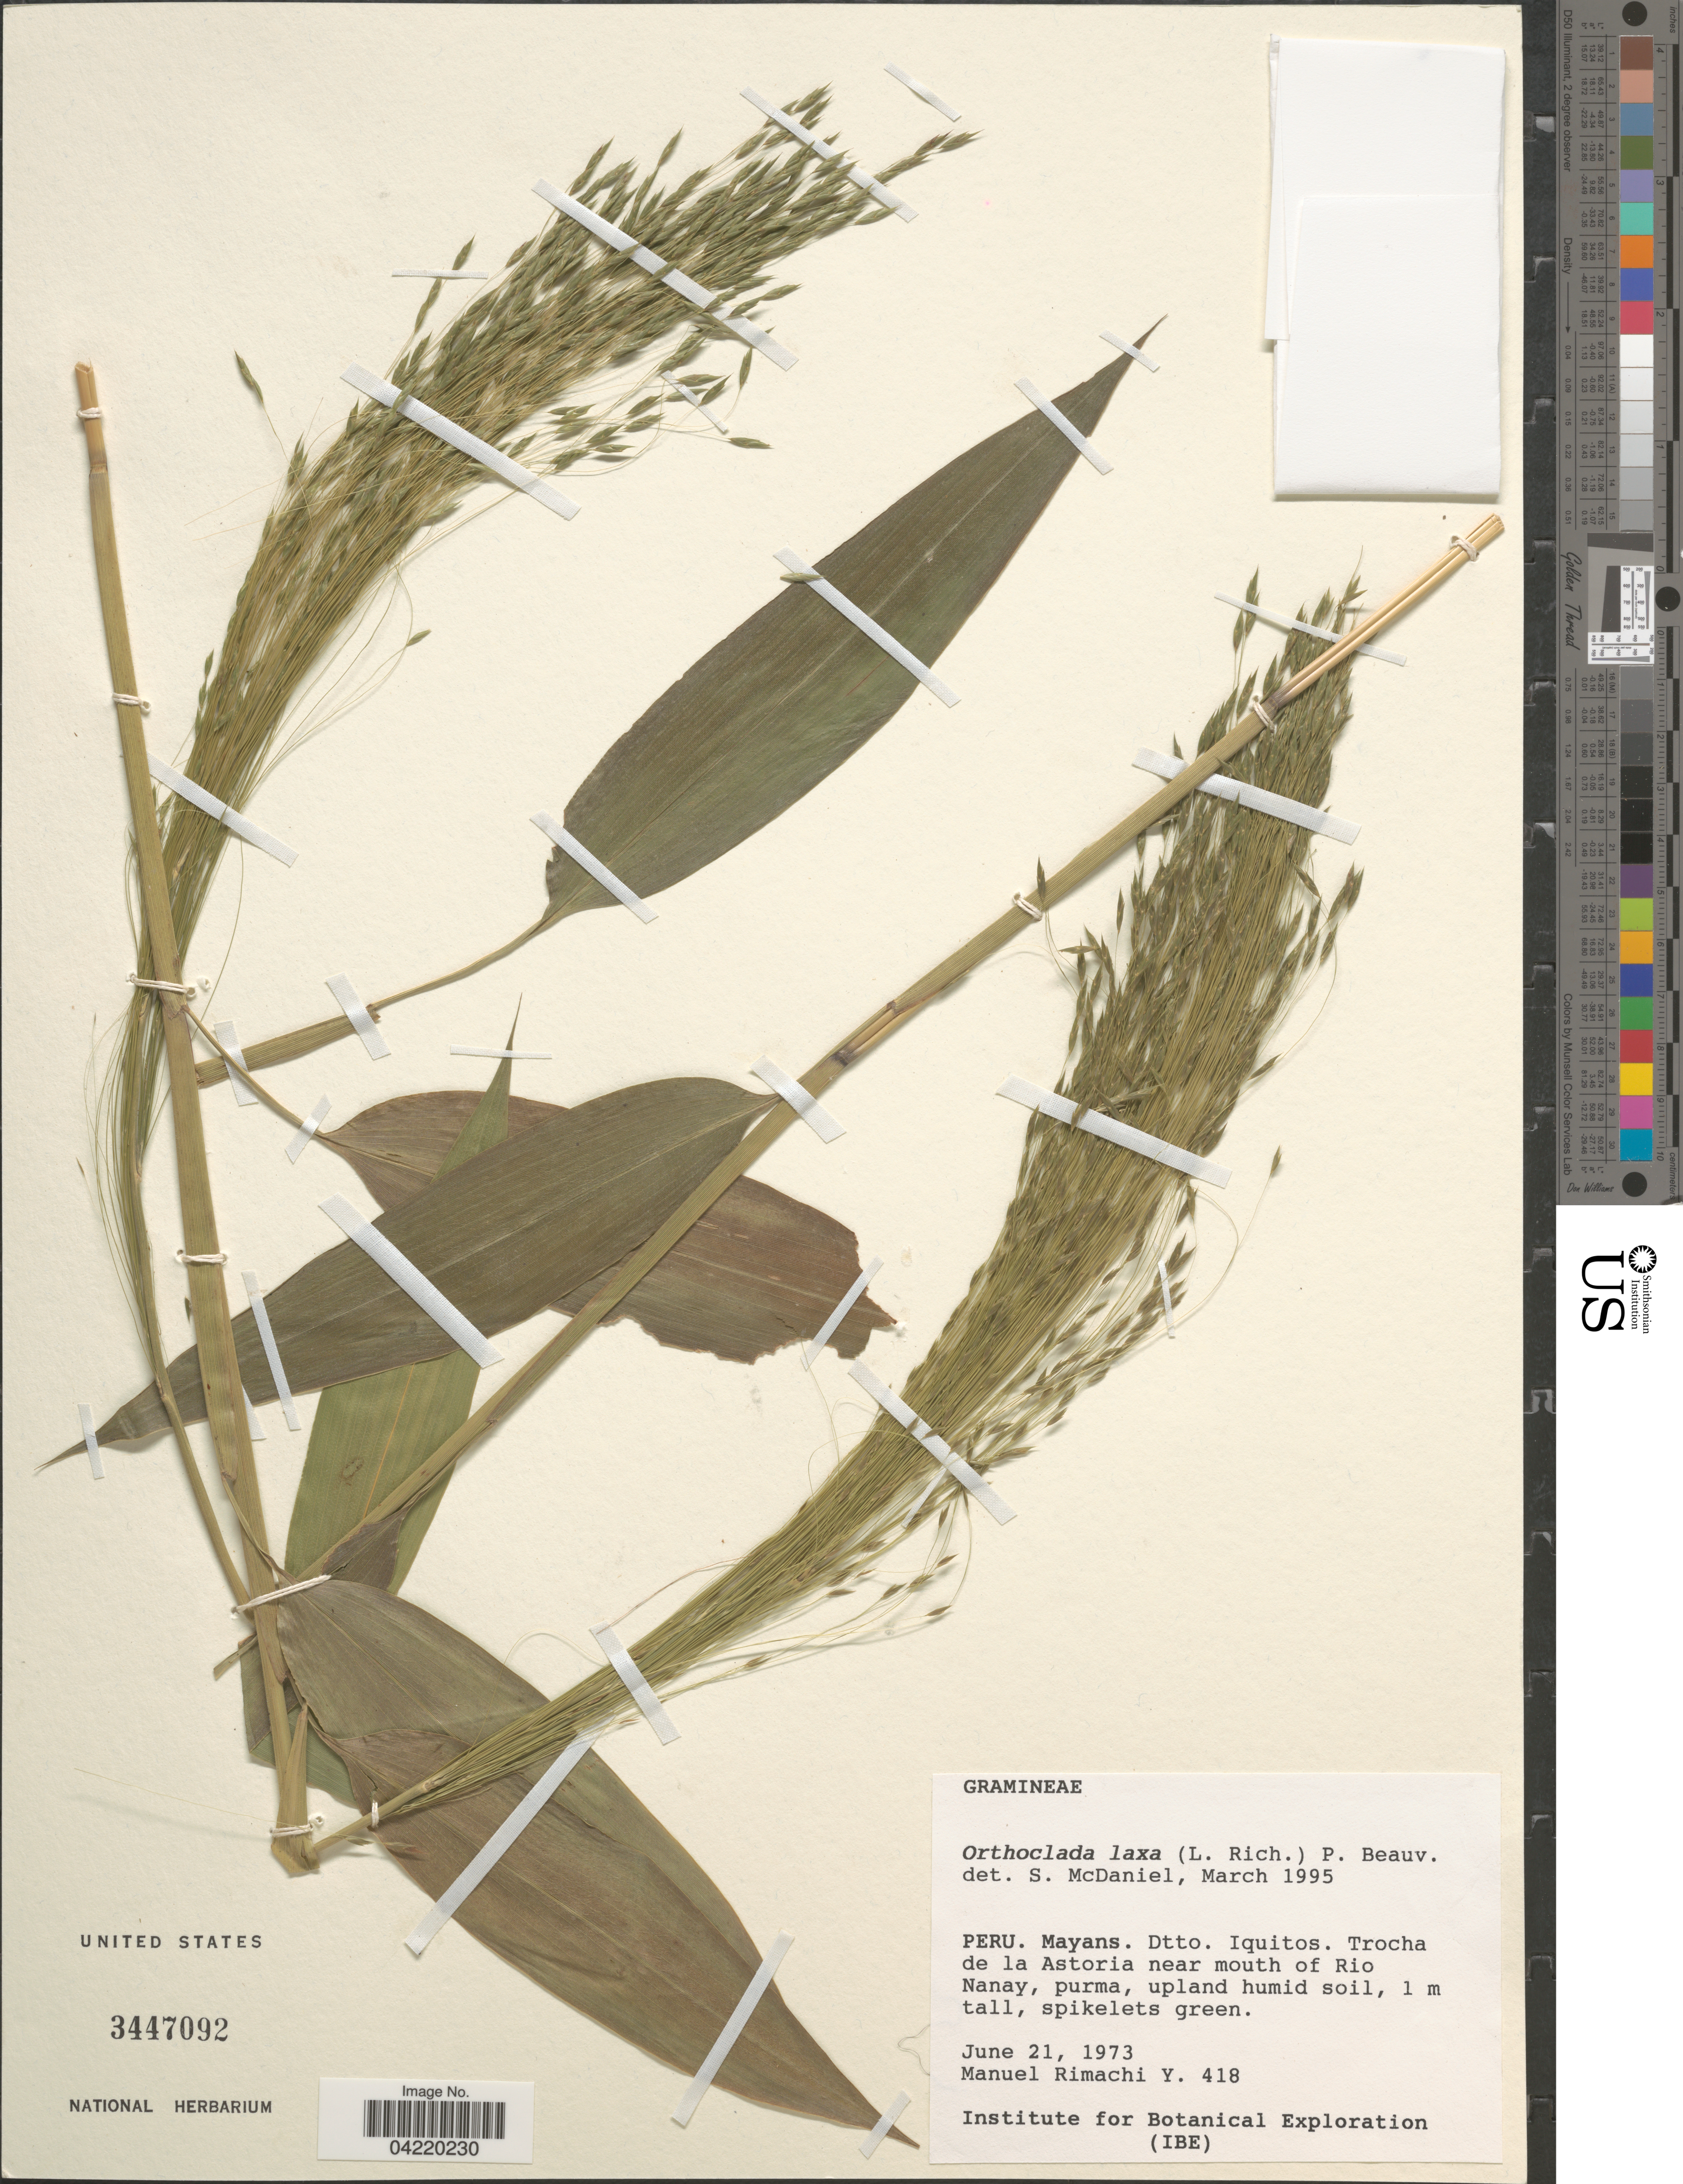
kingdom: Plantae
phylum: Tracheophyta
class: Liliopsida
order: Poales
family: Poaceae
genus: Orthoclada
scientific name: Orthoclada laxa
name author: P. Beauv.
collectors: M. Rimachi Y.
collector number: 418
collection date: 1973-06-21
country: Peru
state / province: Loreto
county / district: Maynas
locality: Mayans. Dtto. Iquitos. Trocha de la Astoria near mourth of Rio Nanay. Institute for Botanical Exploration (IBE).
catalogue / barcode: US 3447092